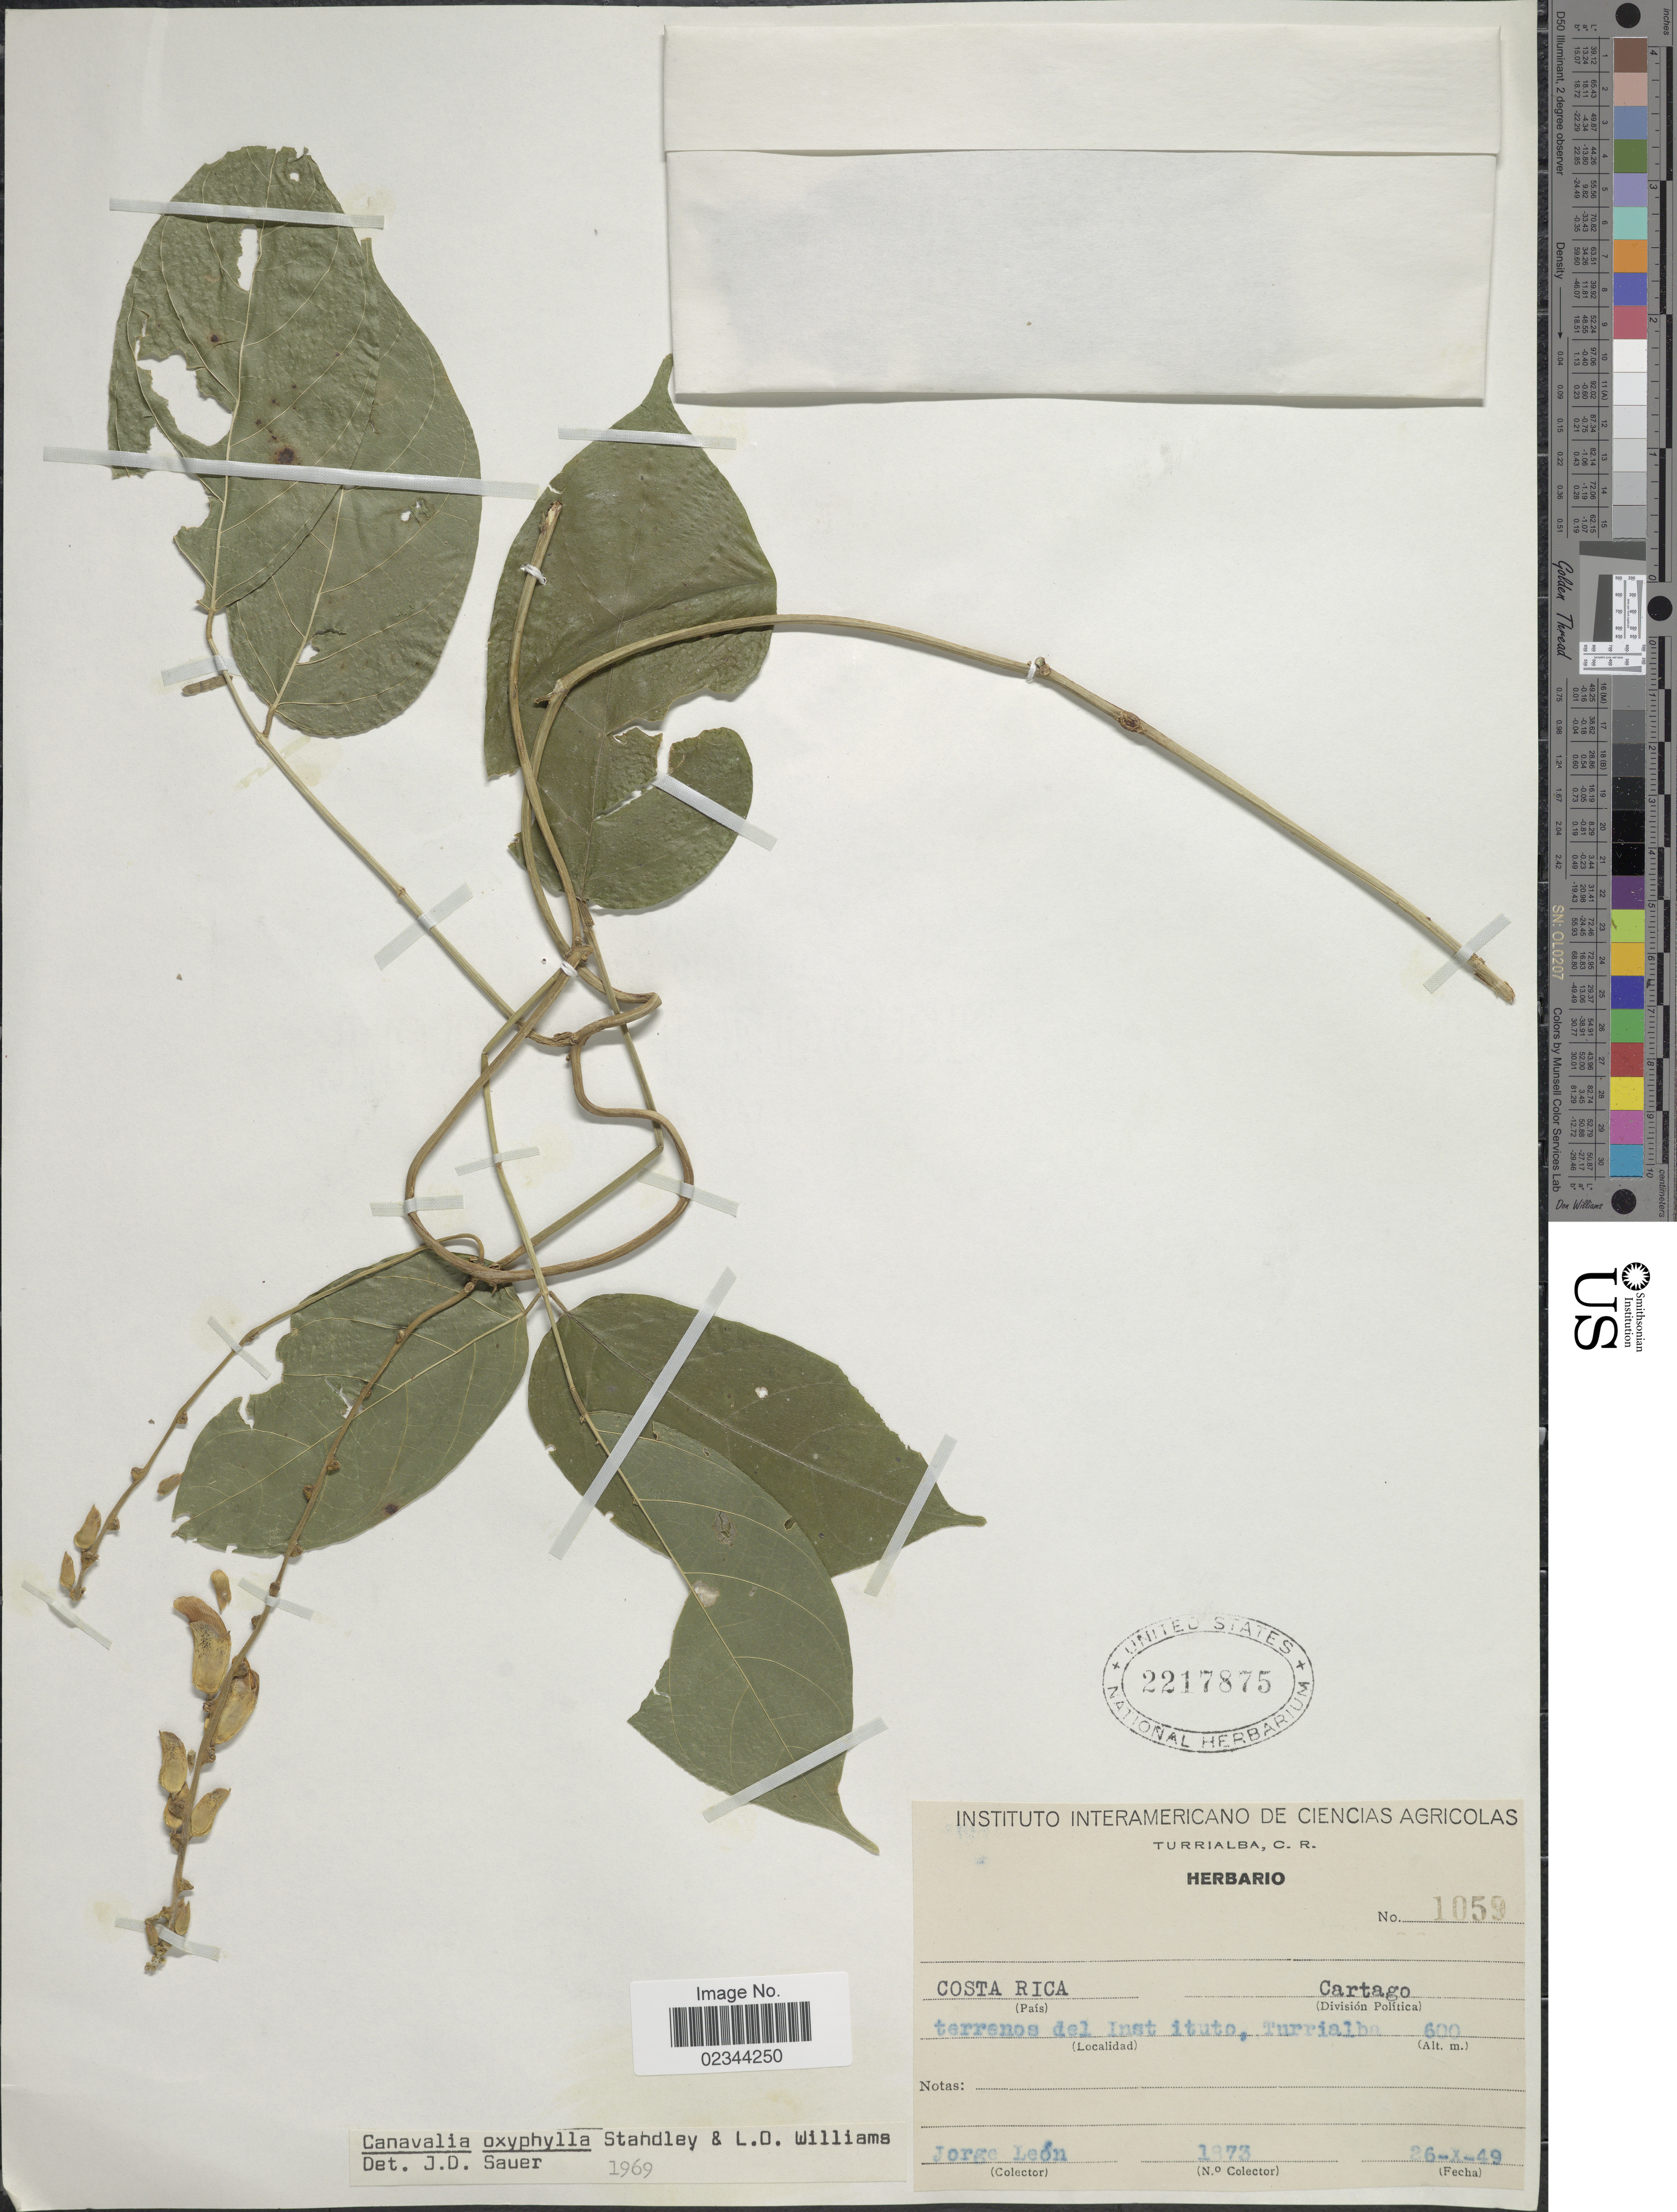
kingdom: Plantae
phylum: Tracheophyta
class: Magnoliopsida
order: Fabales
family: Fabaceae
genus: Canavalia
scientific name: Canavalia oxyphylla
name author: Standl. & L.O. Williams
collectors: J. León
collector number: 1873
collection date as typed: Transcribed d/m/y: 26/10/49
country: Costa Rica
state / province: Cartago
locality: Terrenos del Instituto, Turrialba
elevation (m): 600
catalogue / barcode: US 2217875